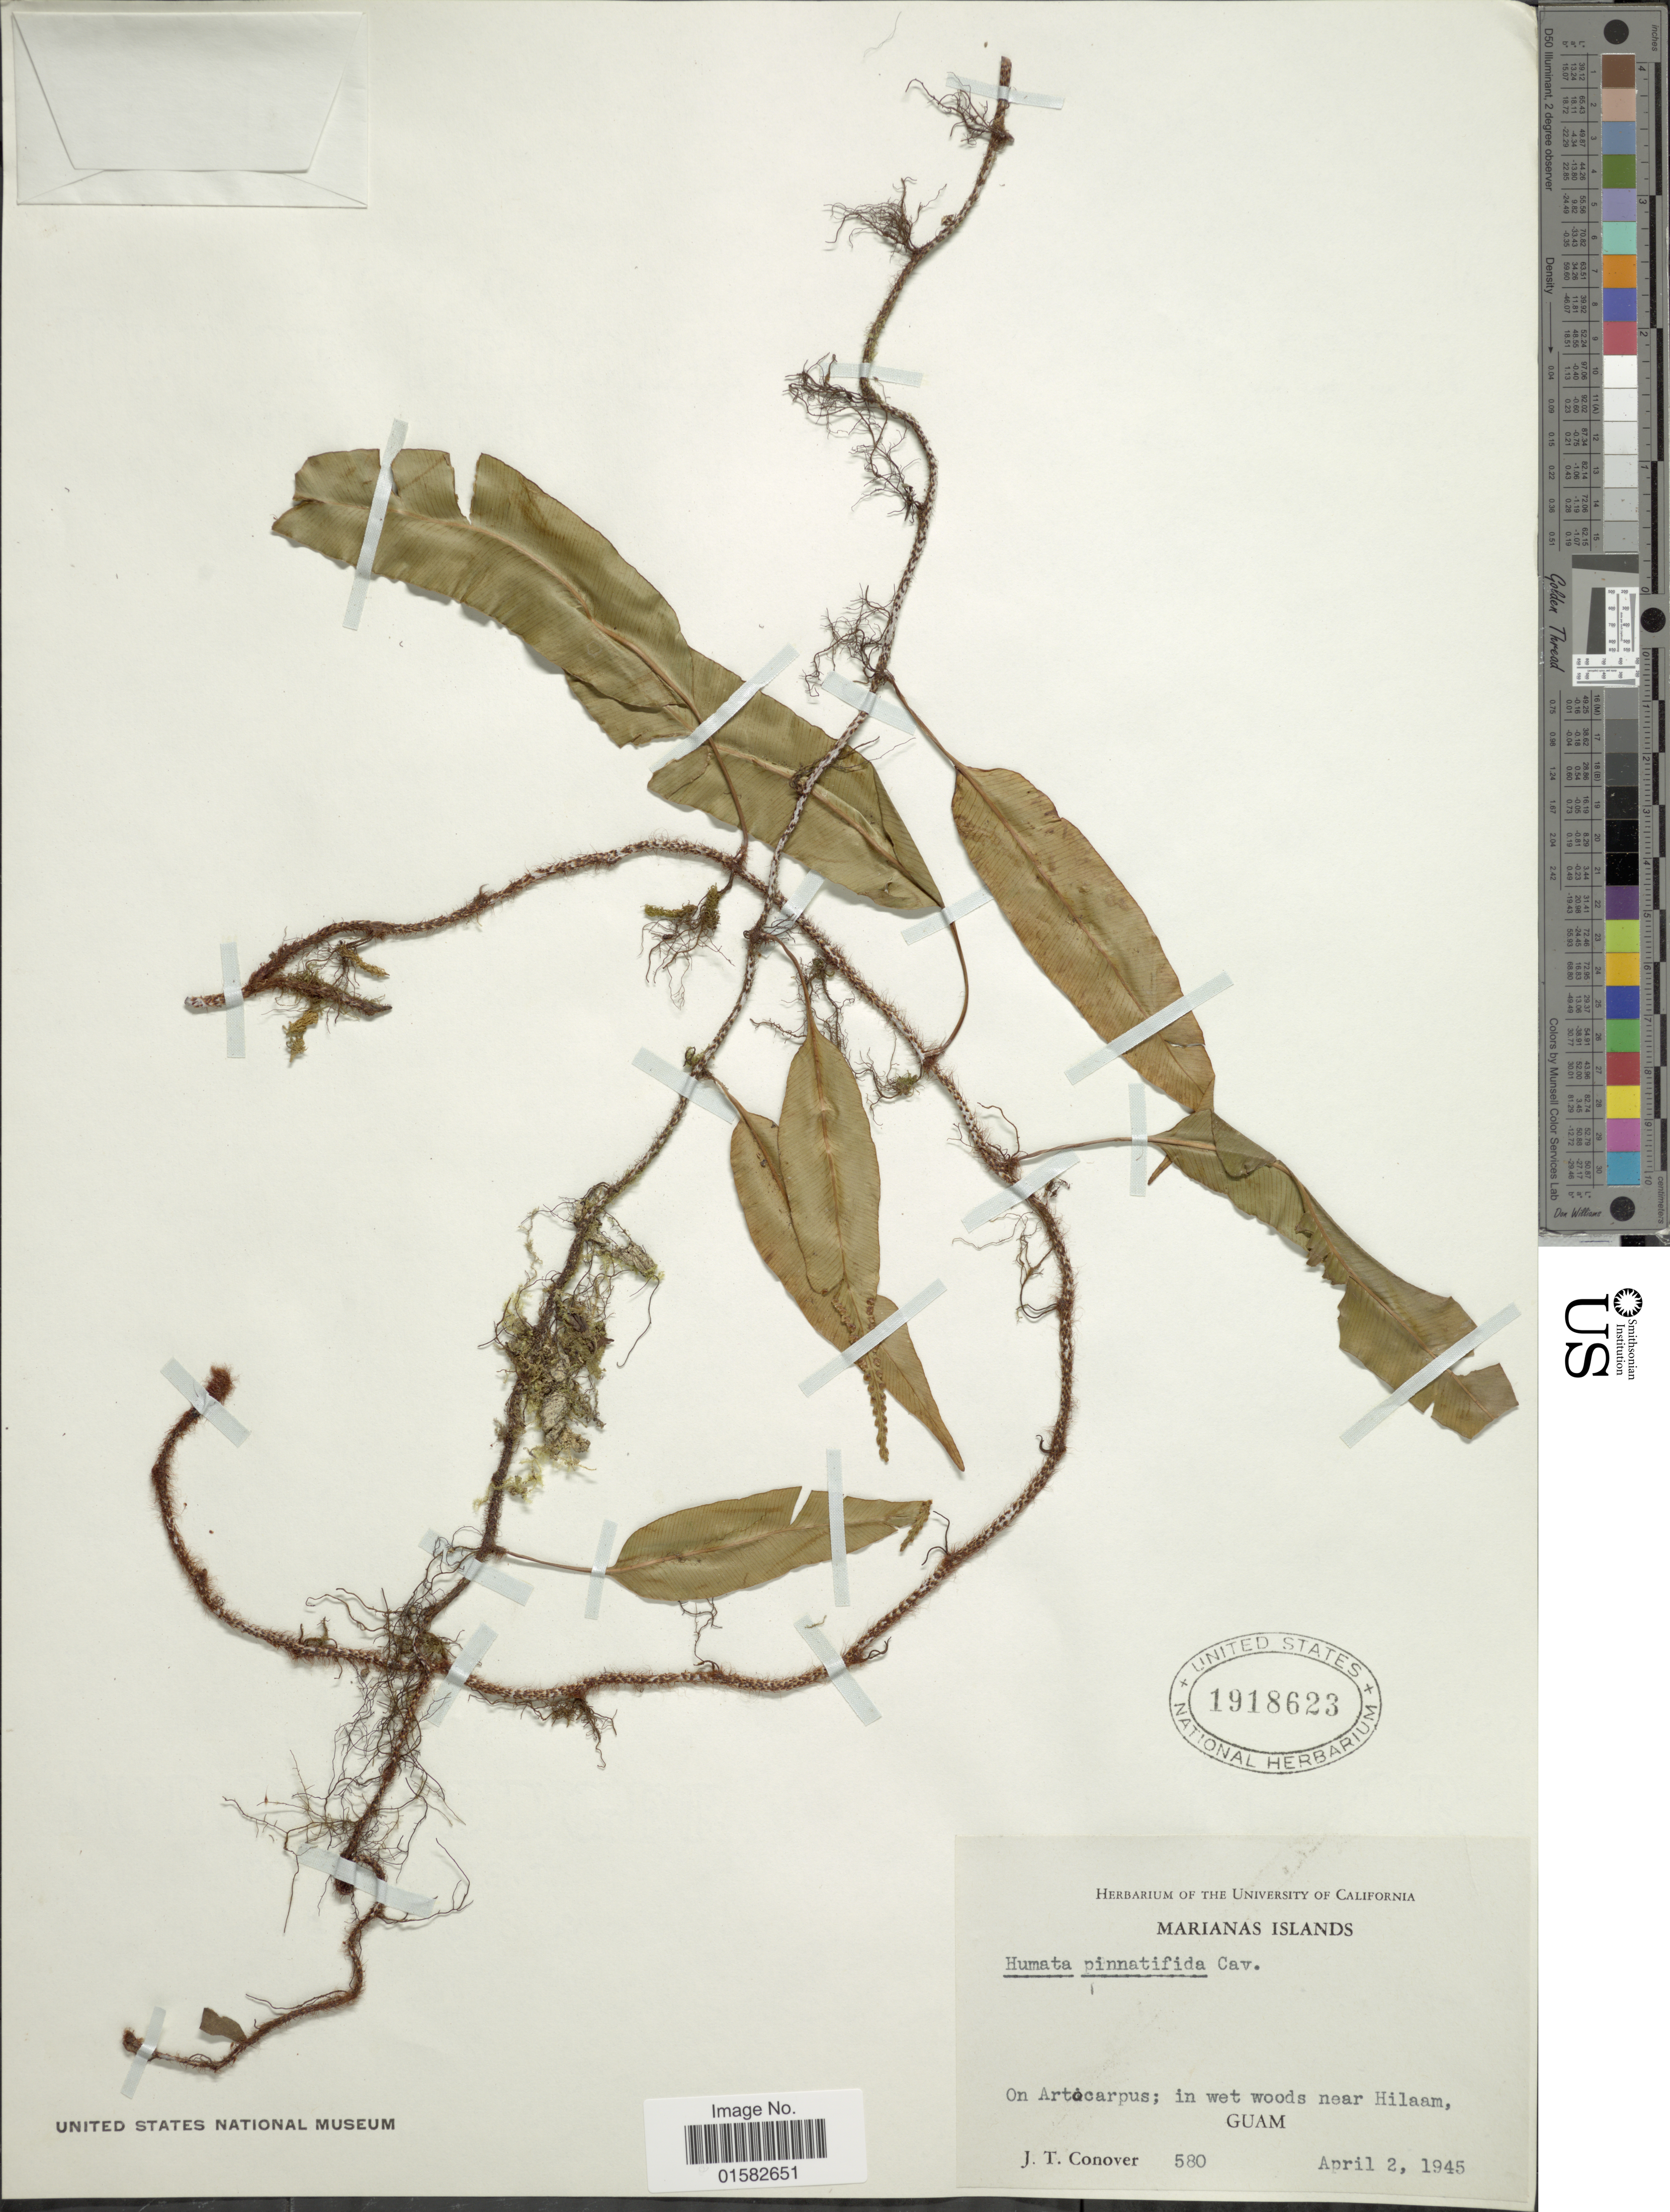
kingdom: Plantae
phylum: Tracheophyta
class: Polypodiopsida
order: Polypodiales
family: Davalliaceae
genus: Humata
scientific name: Humata heterophylla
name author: (Sm.) Desv.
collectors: J. T. Conover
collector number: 580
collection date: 1945-04-02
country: Guam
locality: Marianas Islands, On artocarpus, in wet woods near Hilaam, Guam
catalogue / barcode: US 1918623